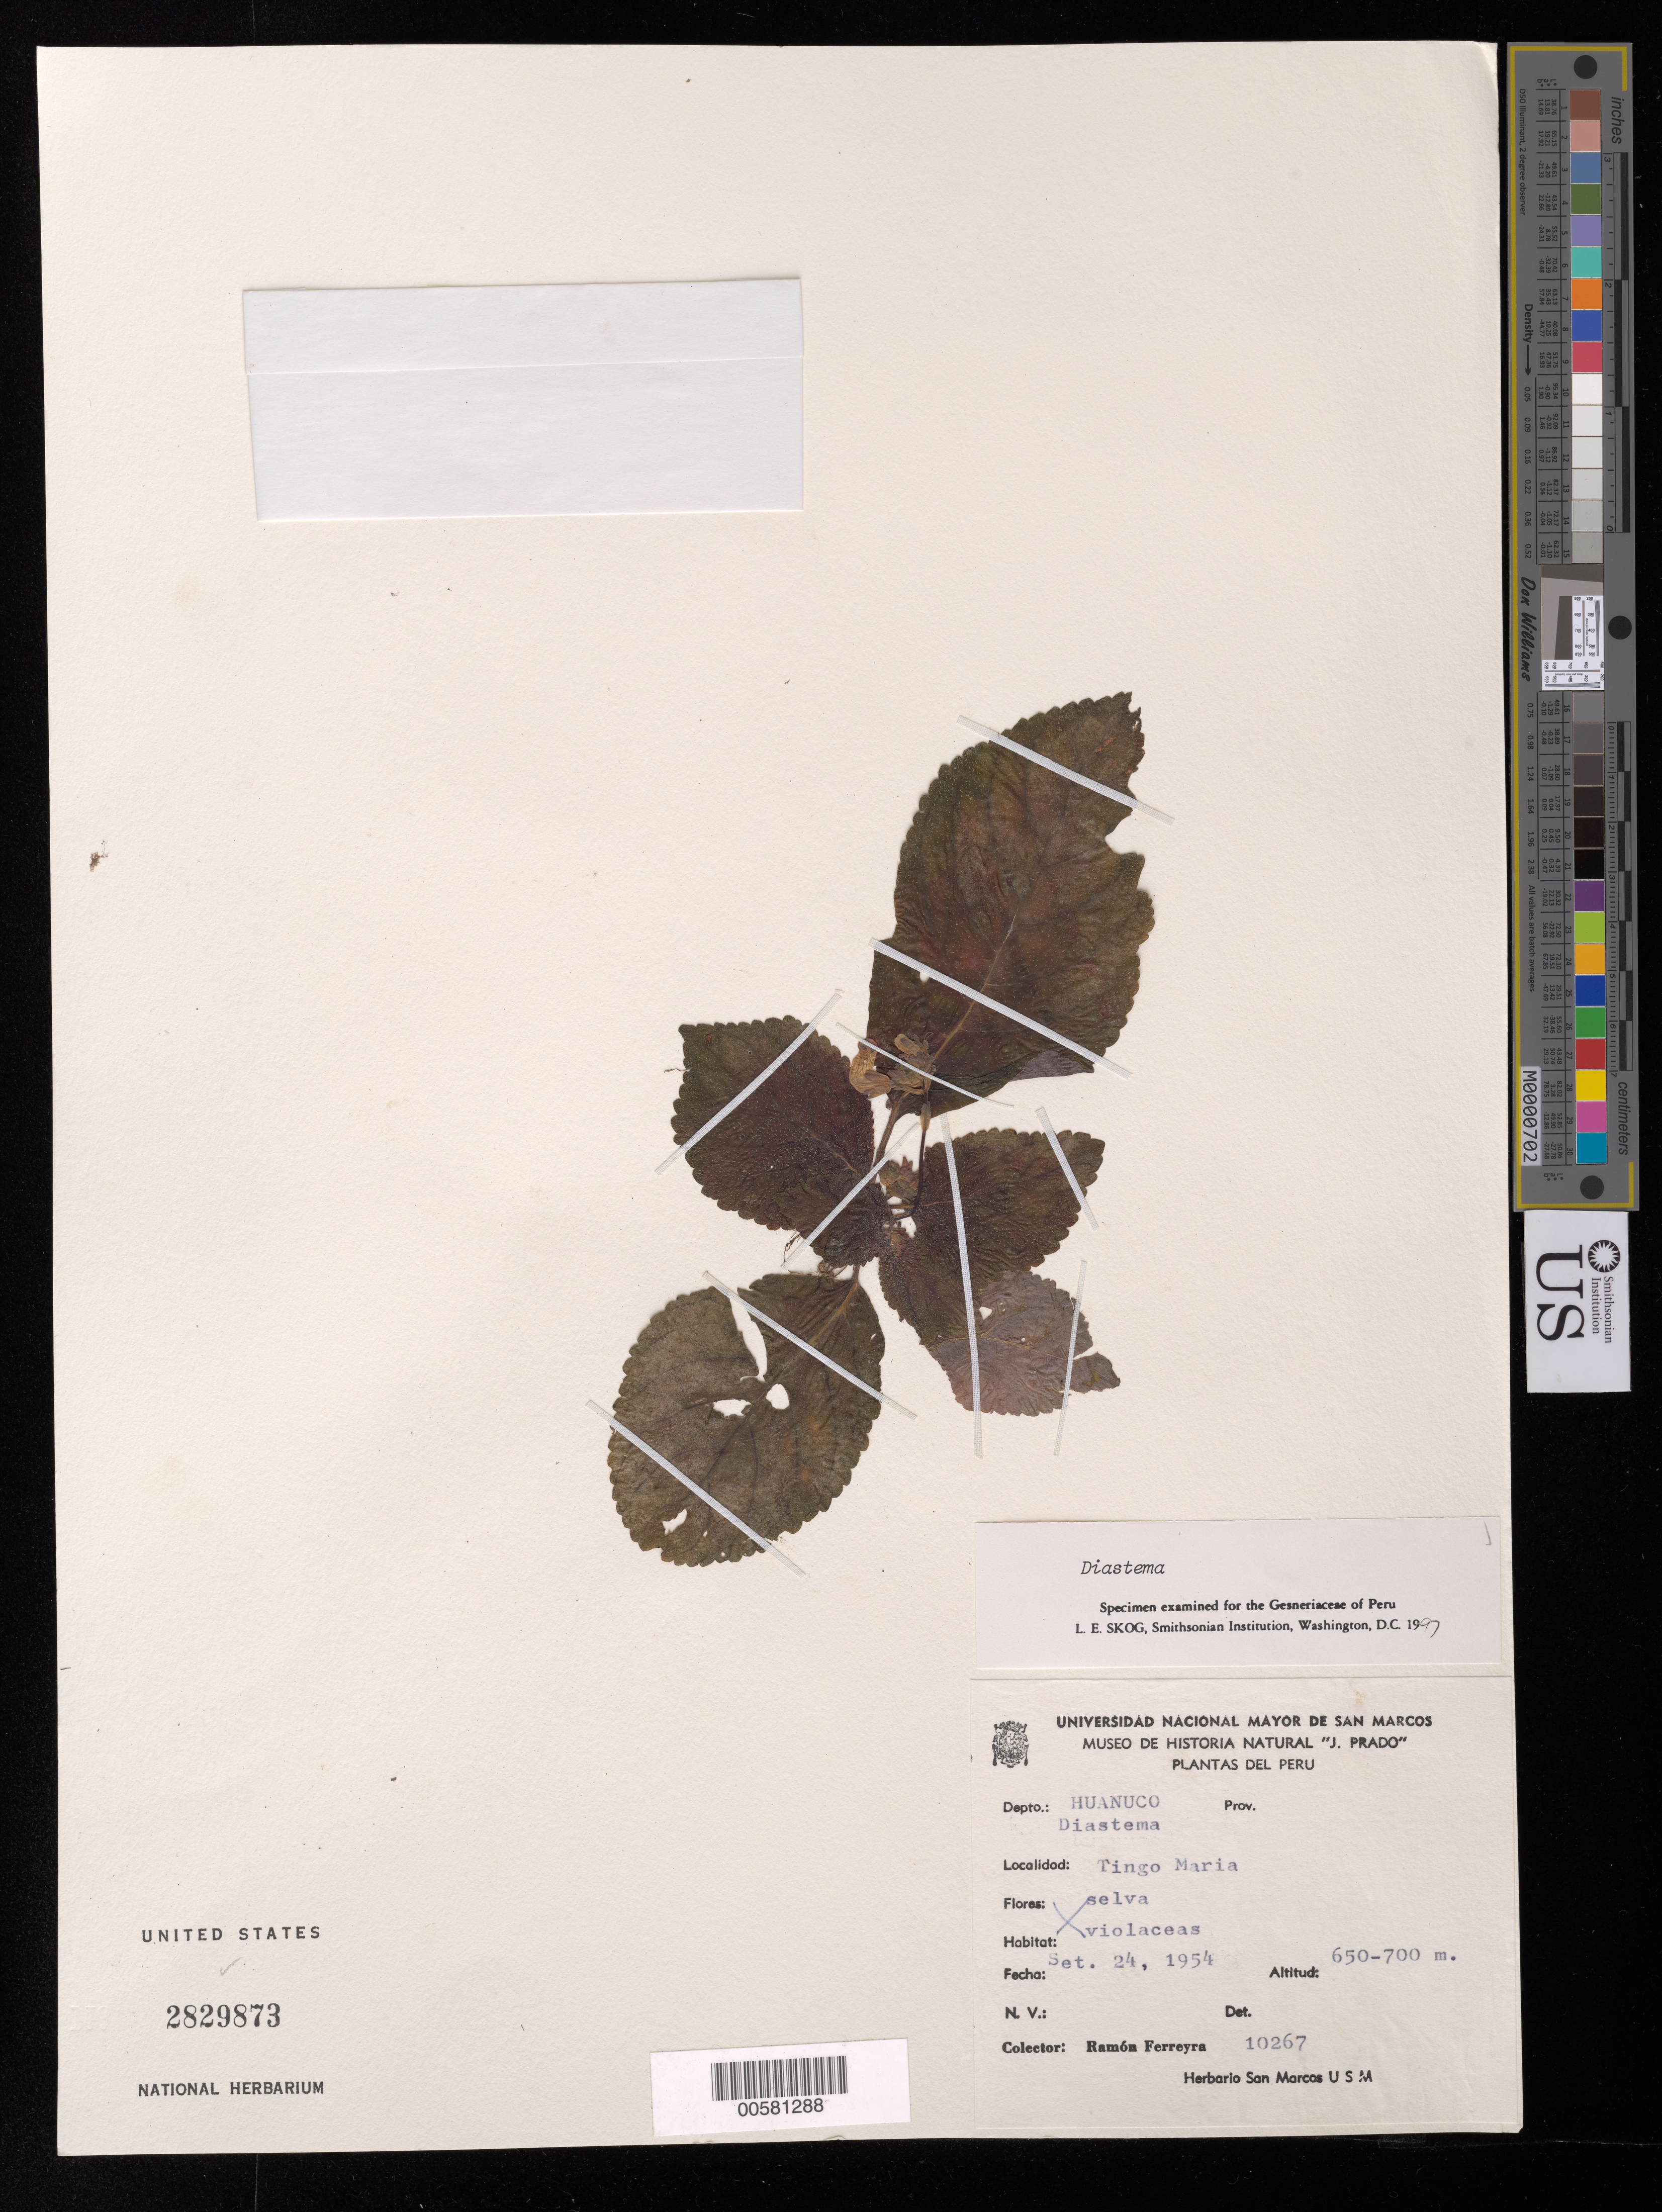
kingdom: Plantae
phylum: Tracheophyta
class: Magnoliopsida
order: Lamiales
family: Gesneriaceae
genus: Diastema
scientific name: Diastema sp.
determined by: Skog, Laurence E.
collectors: R. A. Ferreyra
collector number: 10267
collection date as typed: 24 Sep 1954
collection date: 1954-09-24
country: Peru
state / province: Huánuco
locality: Tingo Maria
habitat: Selva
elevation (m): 650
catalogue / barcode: US 2829873